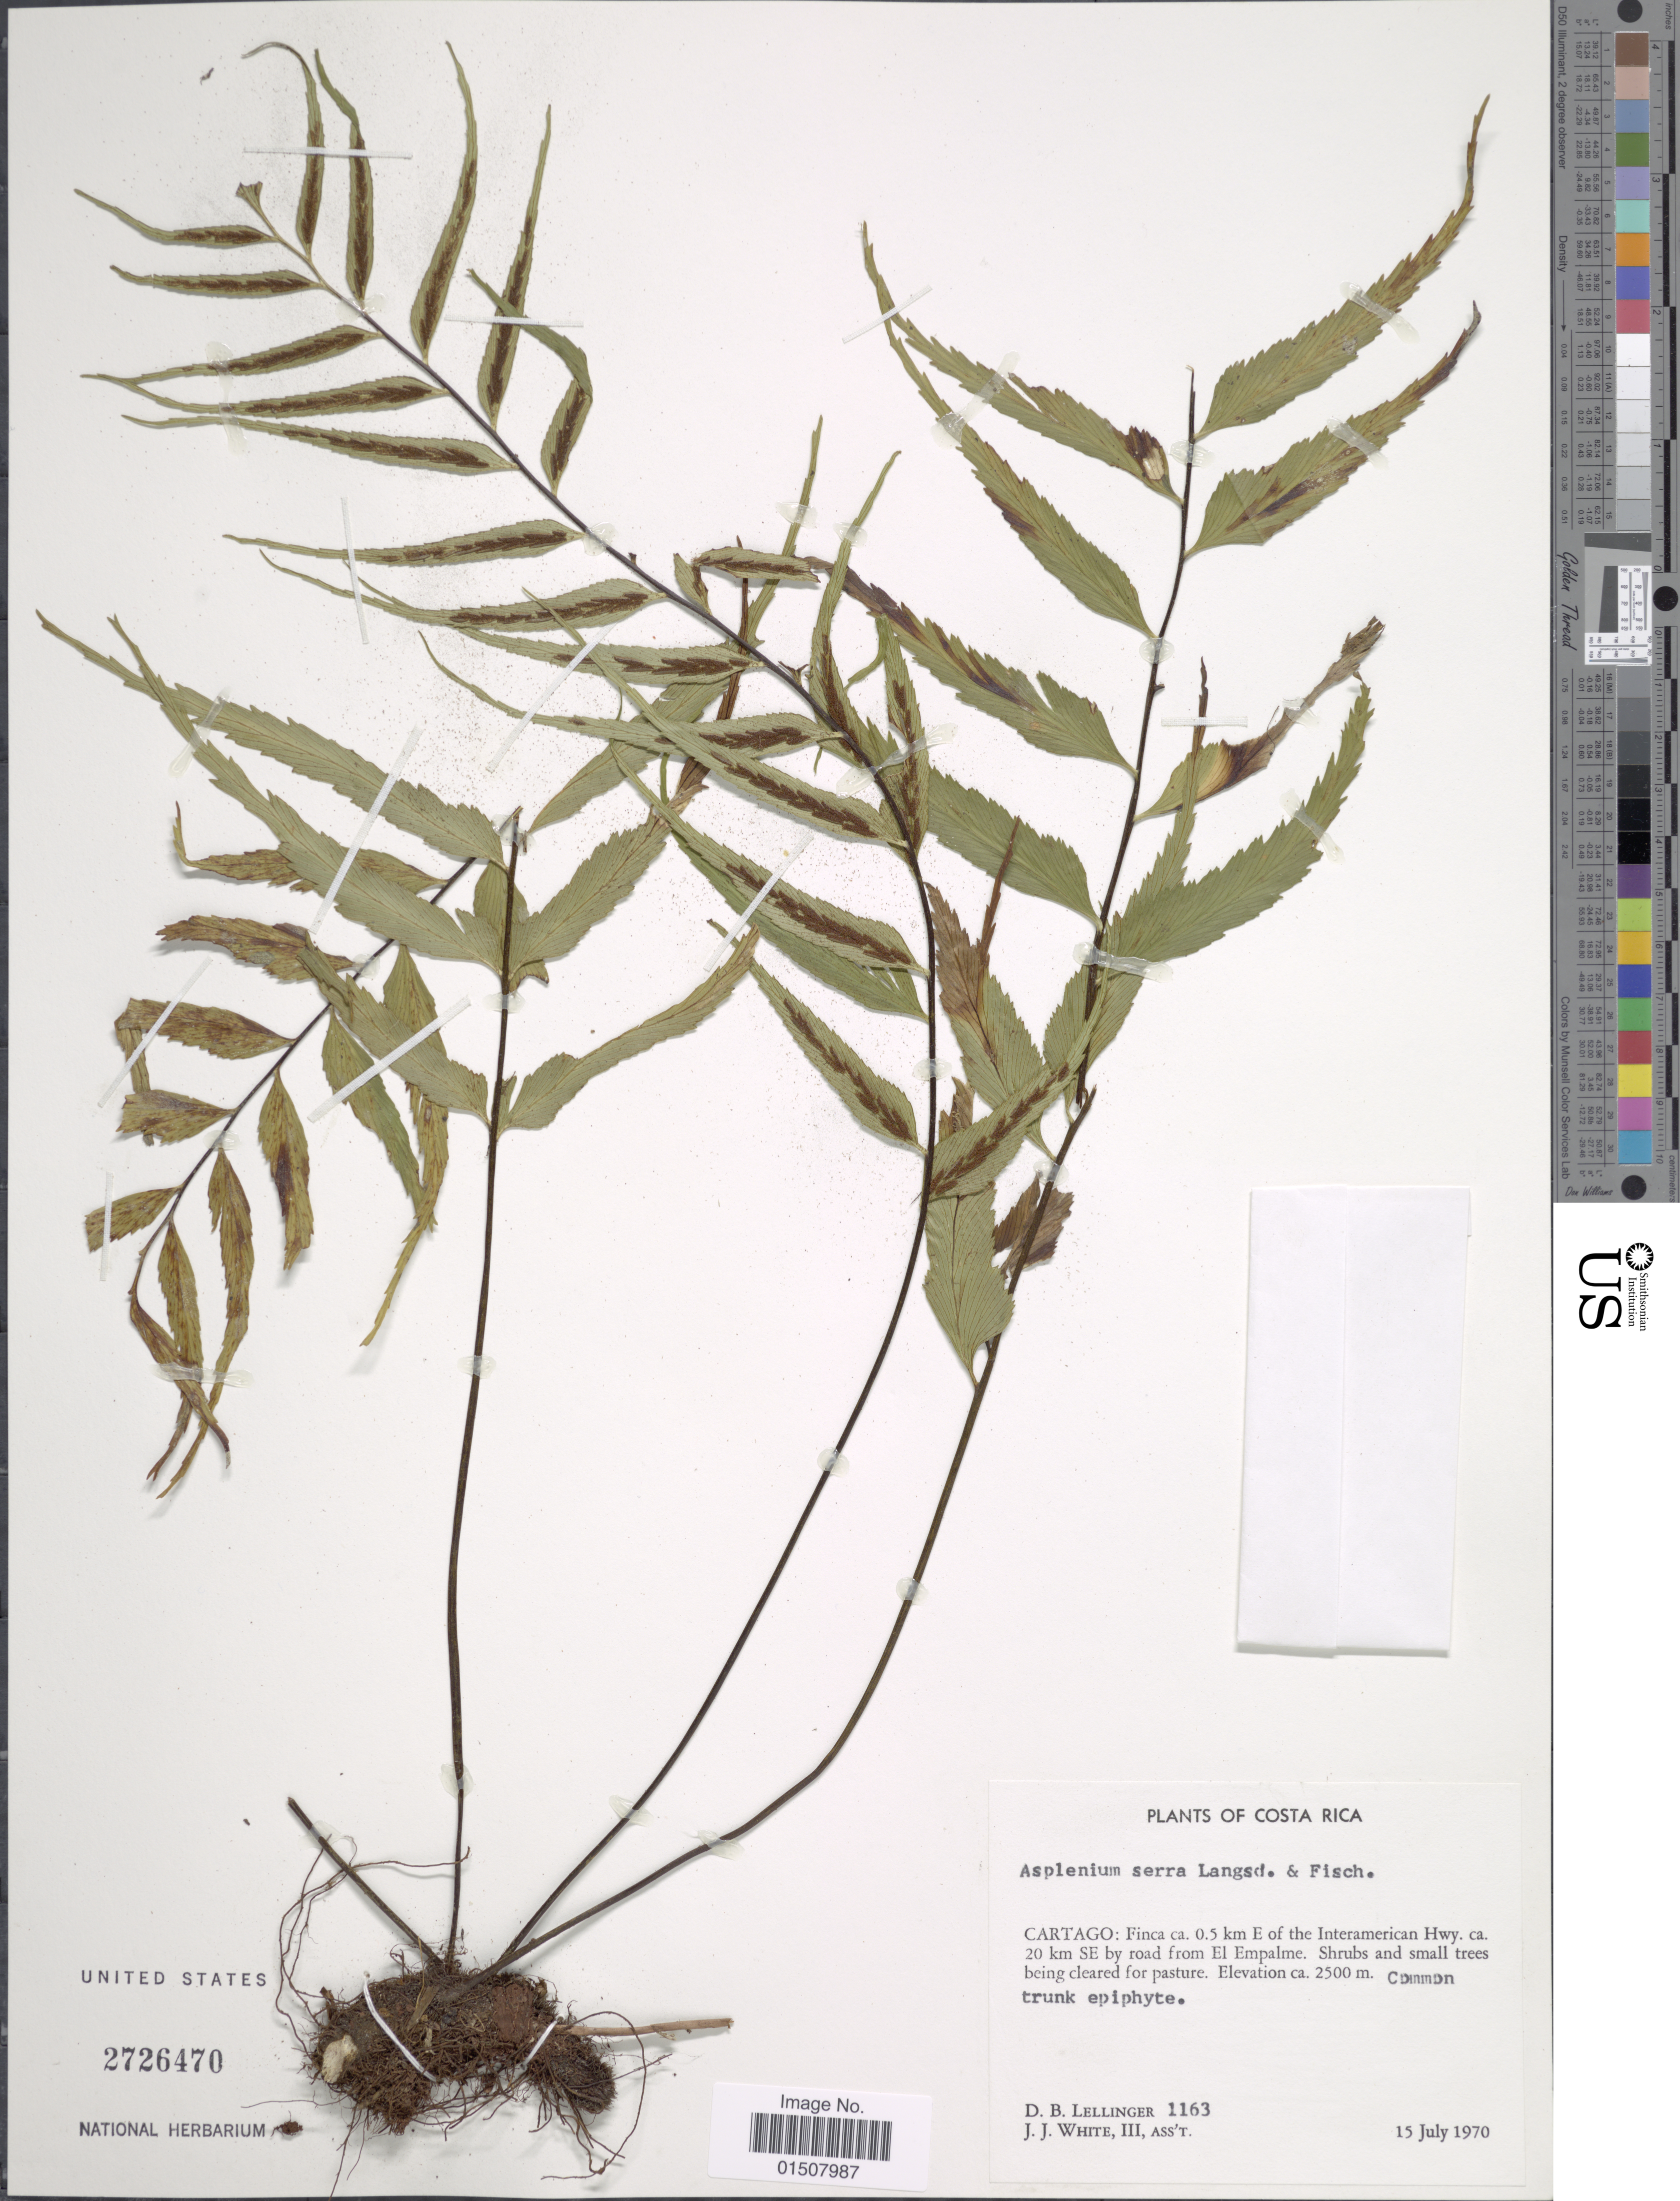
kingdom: Plantae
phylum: Tracheophyta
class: Polypodiopsida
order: Polypodiales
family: Aspleniaceae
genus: Asplenium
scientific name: Asplenium serra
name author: Langsd. & Fisch.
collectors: D. B. Lellinger & J. J. White III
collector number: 1163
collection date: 1970-07-15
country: Costa Rica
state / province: Cartago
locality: Finca ca. 0.5 km E of the Interamerican Hwy. ca. 20 km SE by road from El Empalme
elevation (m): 2500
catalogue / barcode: US 2726470